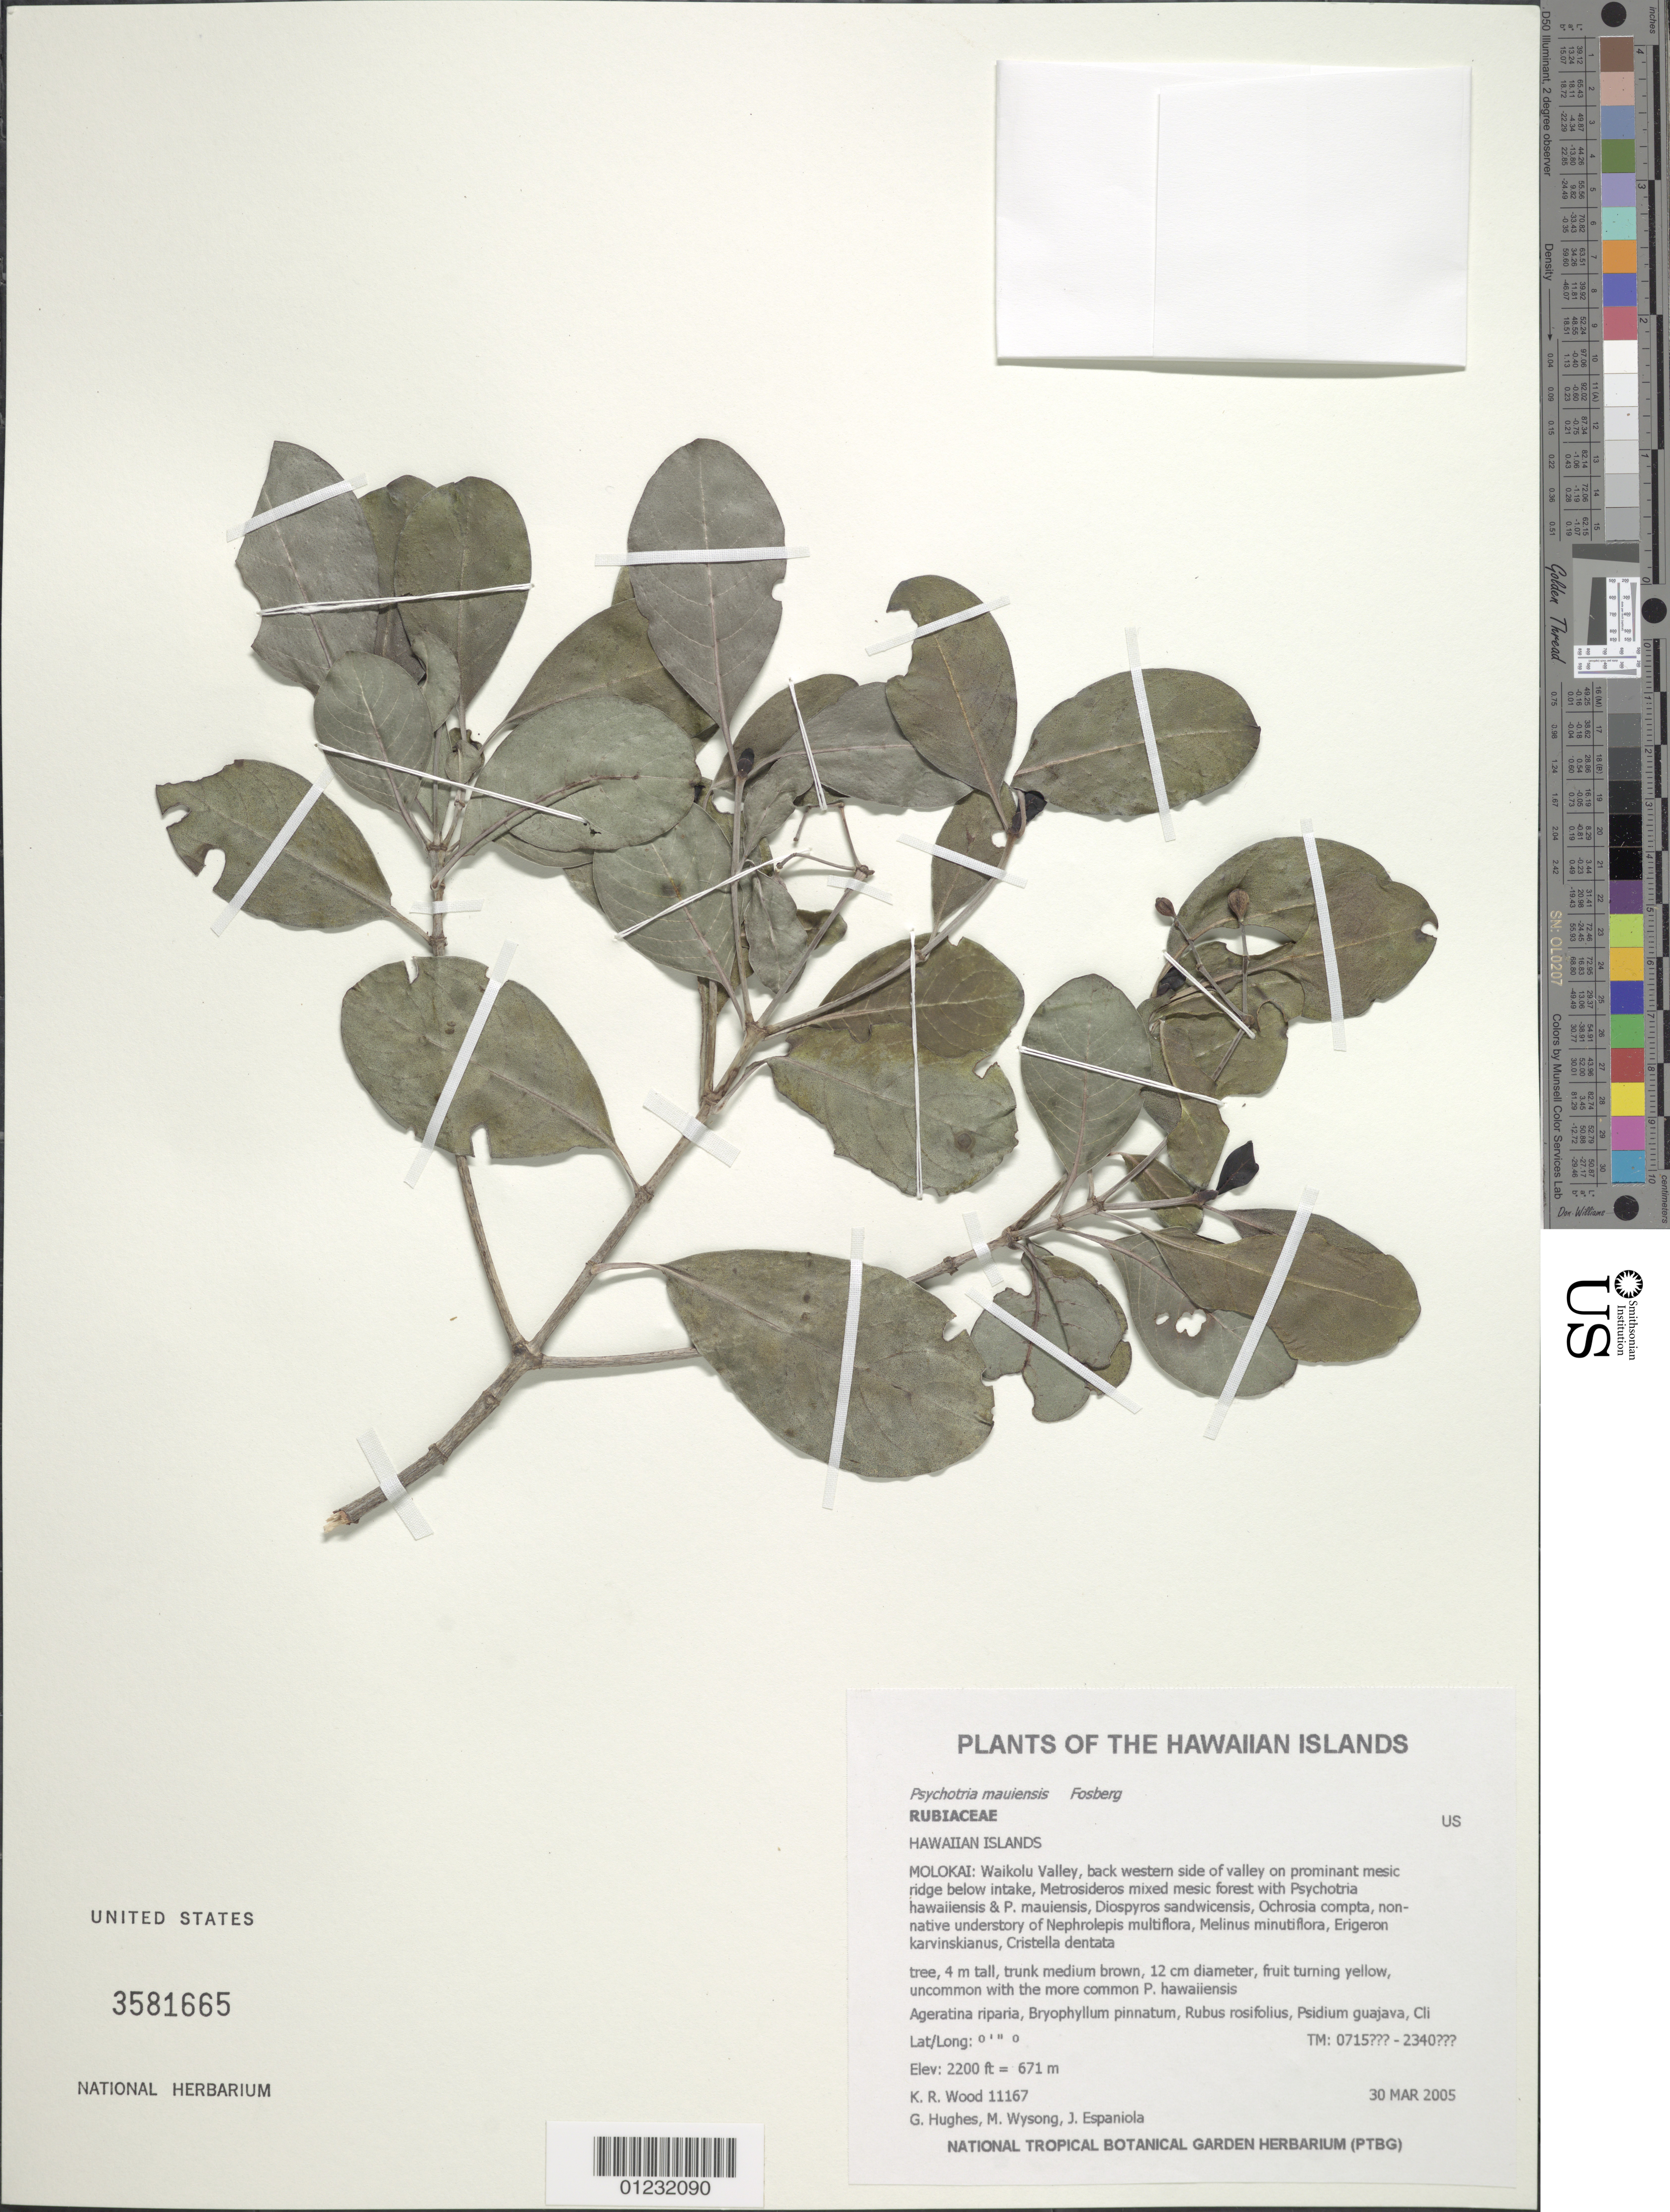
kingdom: Plantae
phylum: Tracheophyta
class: Magnoliopsida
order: Gentianales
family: Rubiaceae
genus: Psychotria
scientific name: Psychotria mauiensis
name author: Fosberg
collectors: K. R. Wood, G. Hughes, M. Wysong & J. Espaniola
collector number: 11167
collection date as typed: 30 Mar 2005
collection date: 2005-03-30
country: United States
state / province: Hawaii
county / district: Maui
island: Moloka'i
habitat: Mixed mesic forest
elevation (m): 671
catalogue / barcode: US 3581665